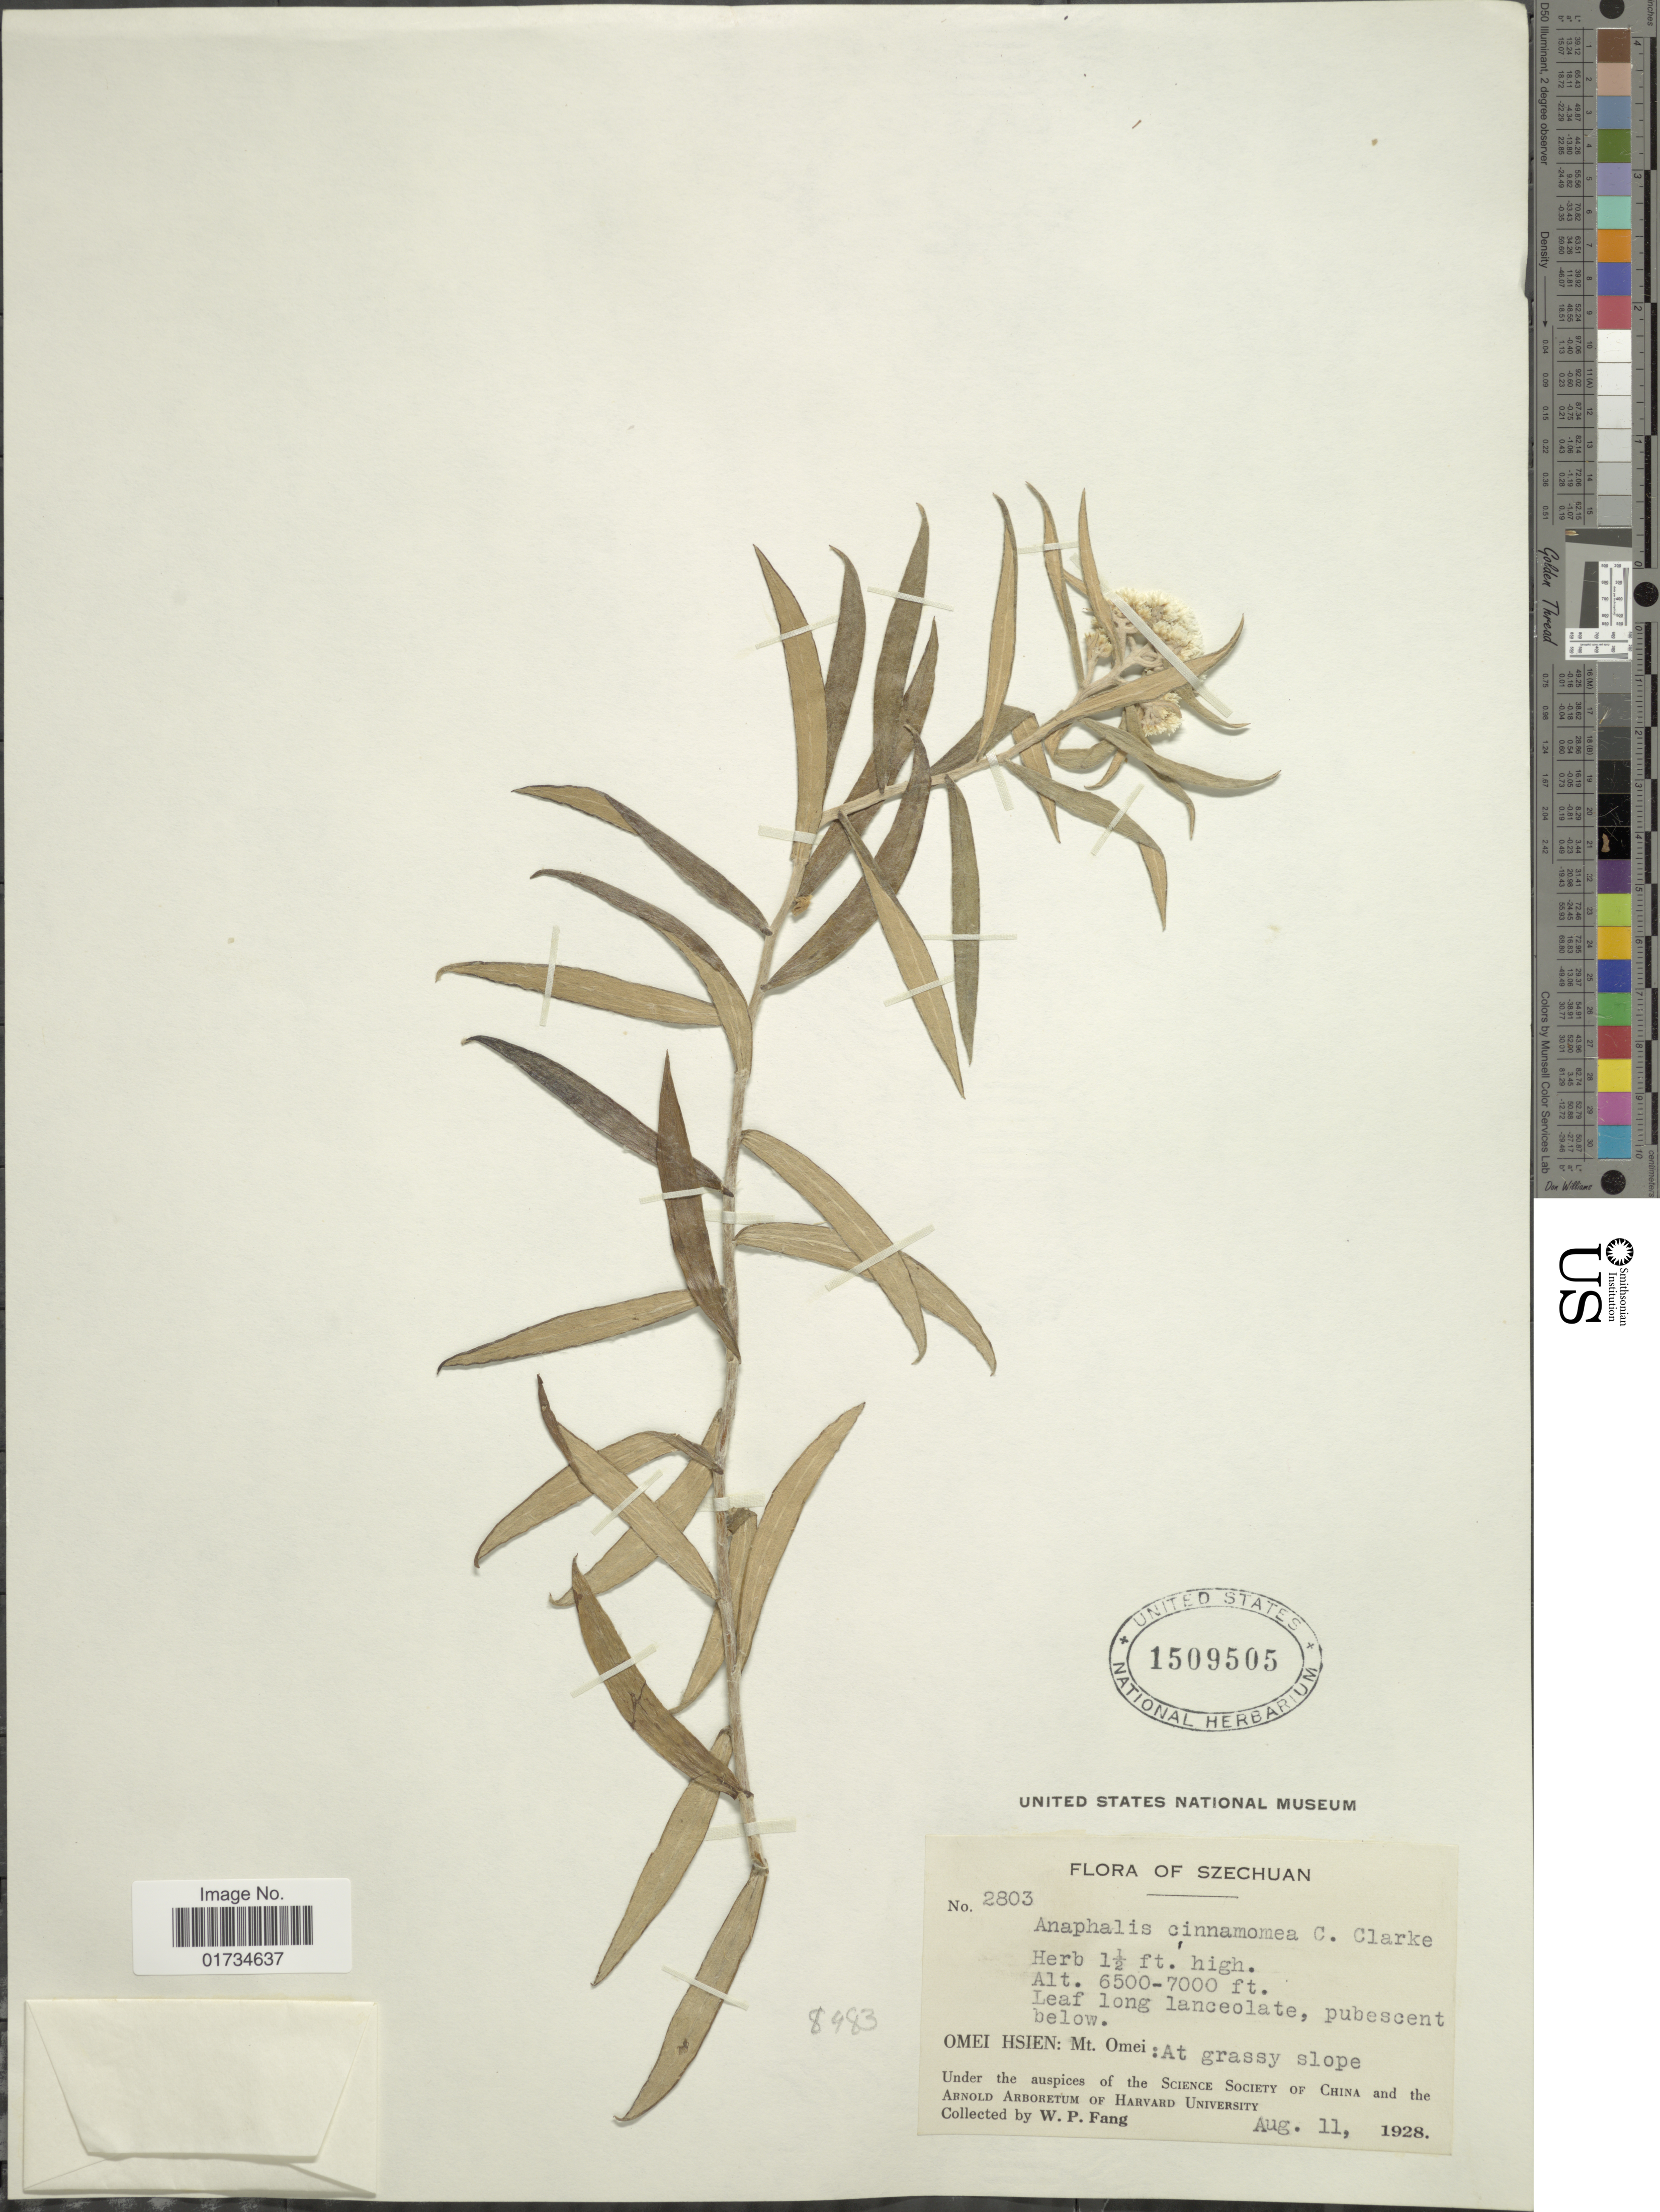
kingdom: Plantae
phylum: Tracheophyta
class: Magnoliopsida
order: Asterales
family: Asteraceae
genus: Anaphalis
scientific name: Anaphalis margaritacea var. cinnamomea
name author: (DC.) Herder & Maxim.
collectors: W. P. Fang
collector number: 2803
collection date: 1928-08-11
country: China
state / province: Sichuan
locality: Szechuan. Omei Hsien: Mt. Omei: At grassy slope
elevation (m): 1981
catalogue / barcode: US 1509505